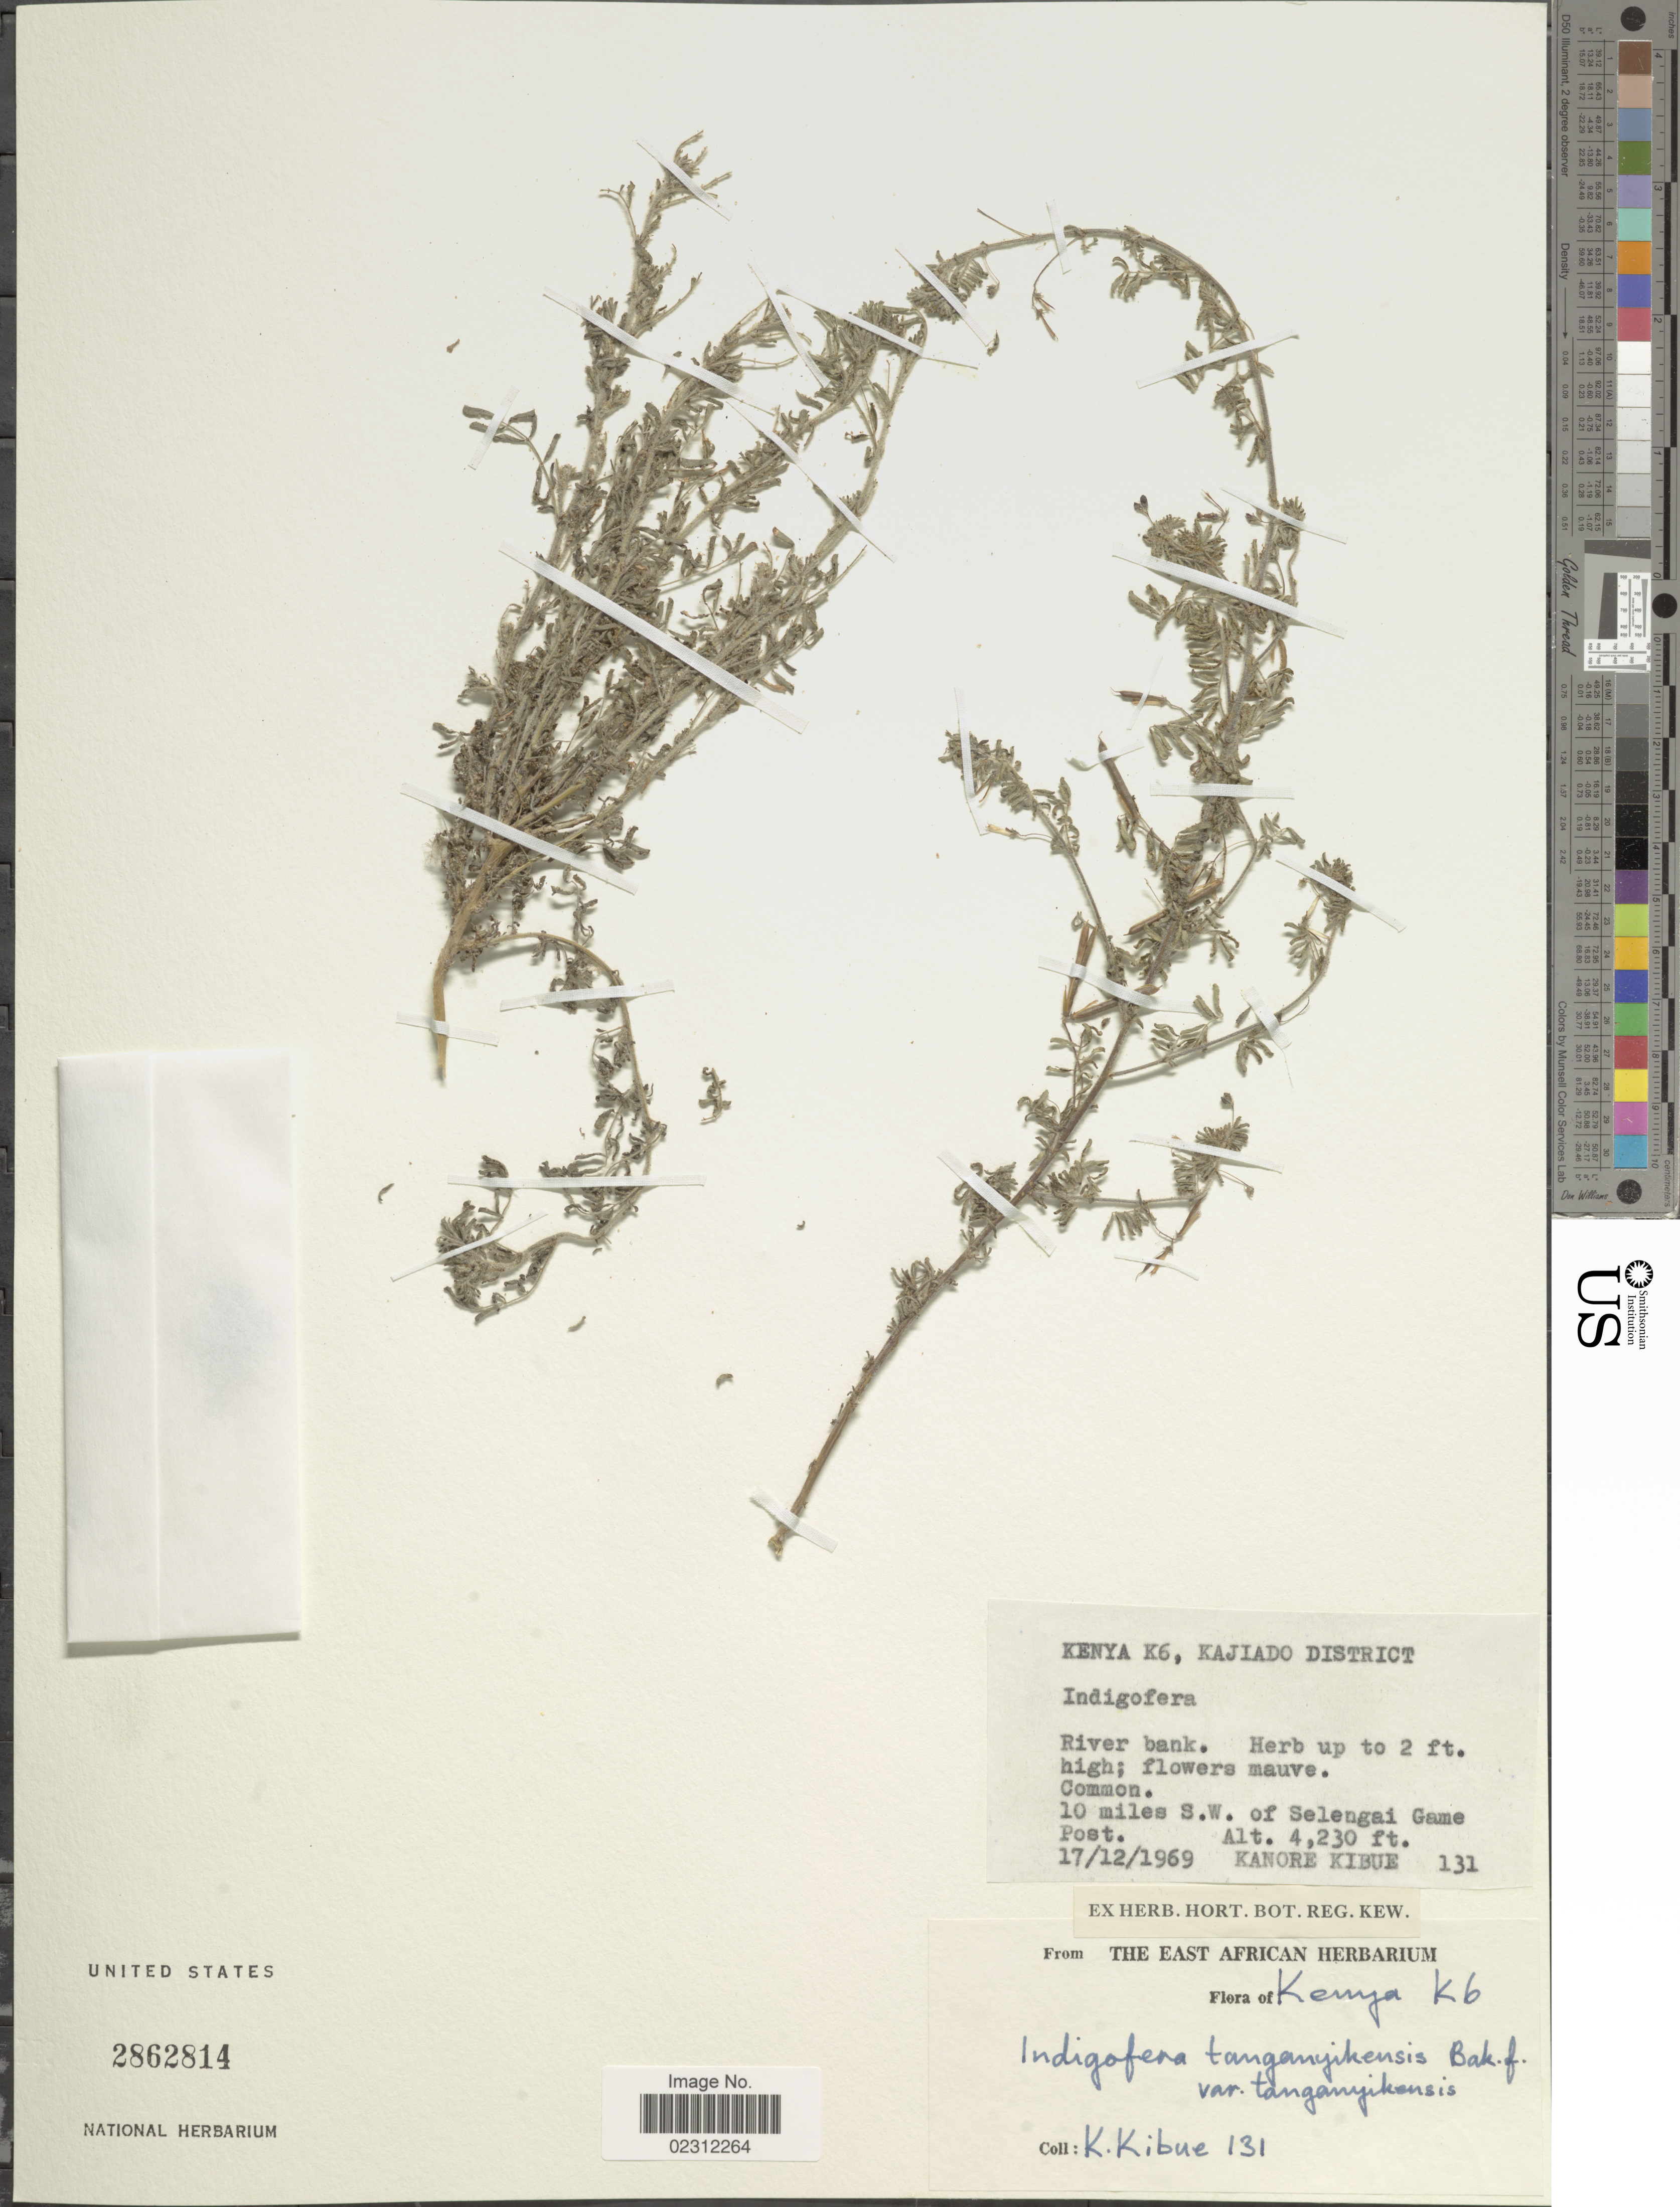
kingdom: Plantae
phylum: Tracheophyta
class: Magnoliopsida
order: Fabales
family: Fabaceae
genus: Indigofera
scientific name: Indigofera tanganyikensis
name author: Baker f.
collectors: K. Kibue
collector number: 131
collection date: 1969-12-17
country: Kenya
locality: Kajiado Districtm 10 miles S.W. of Selengai Game Posts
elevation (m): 1289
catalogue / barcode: US 2862814